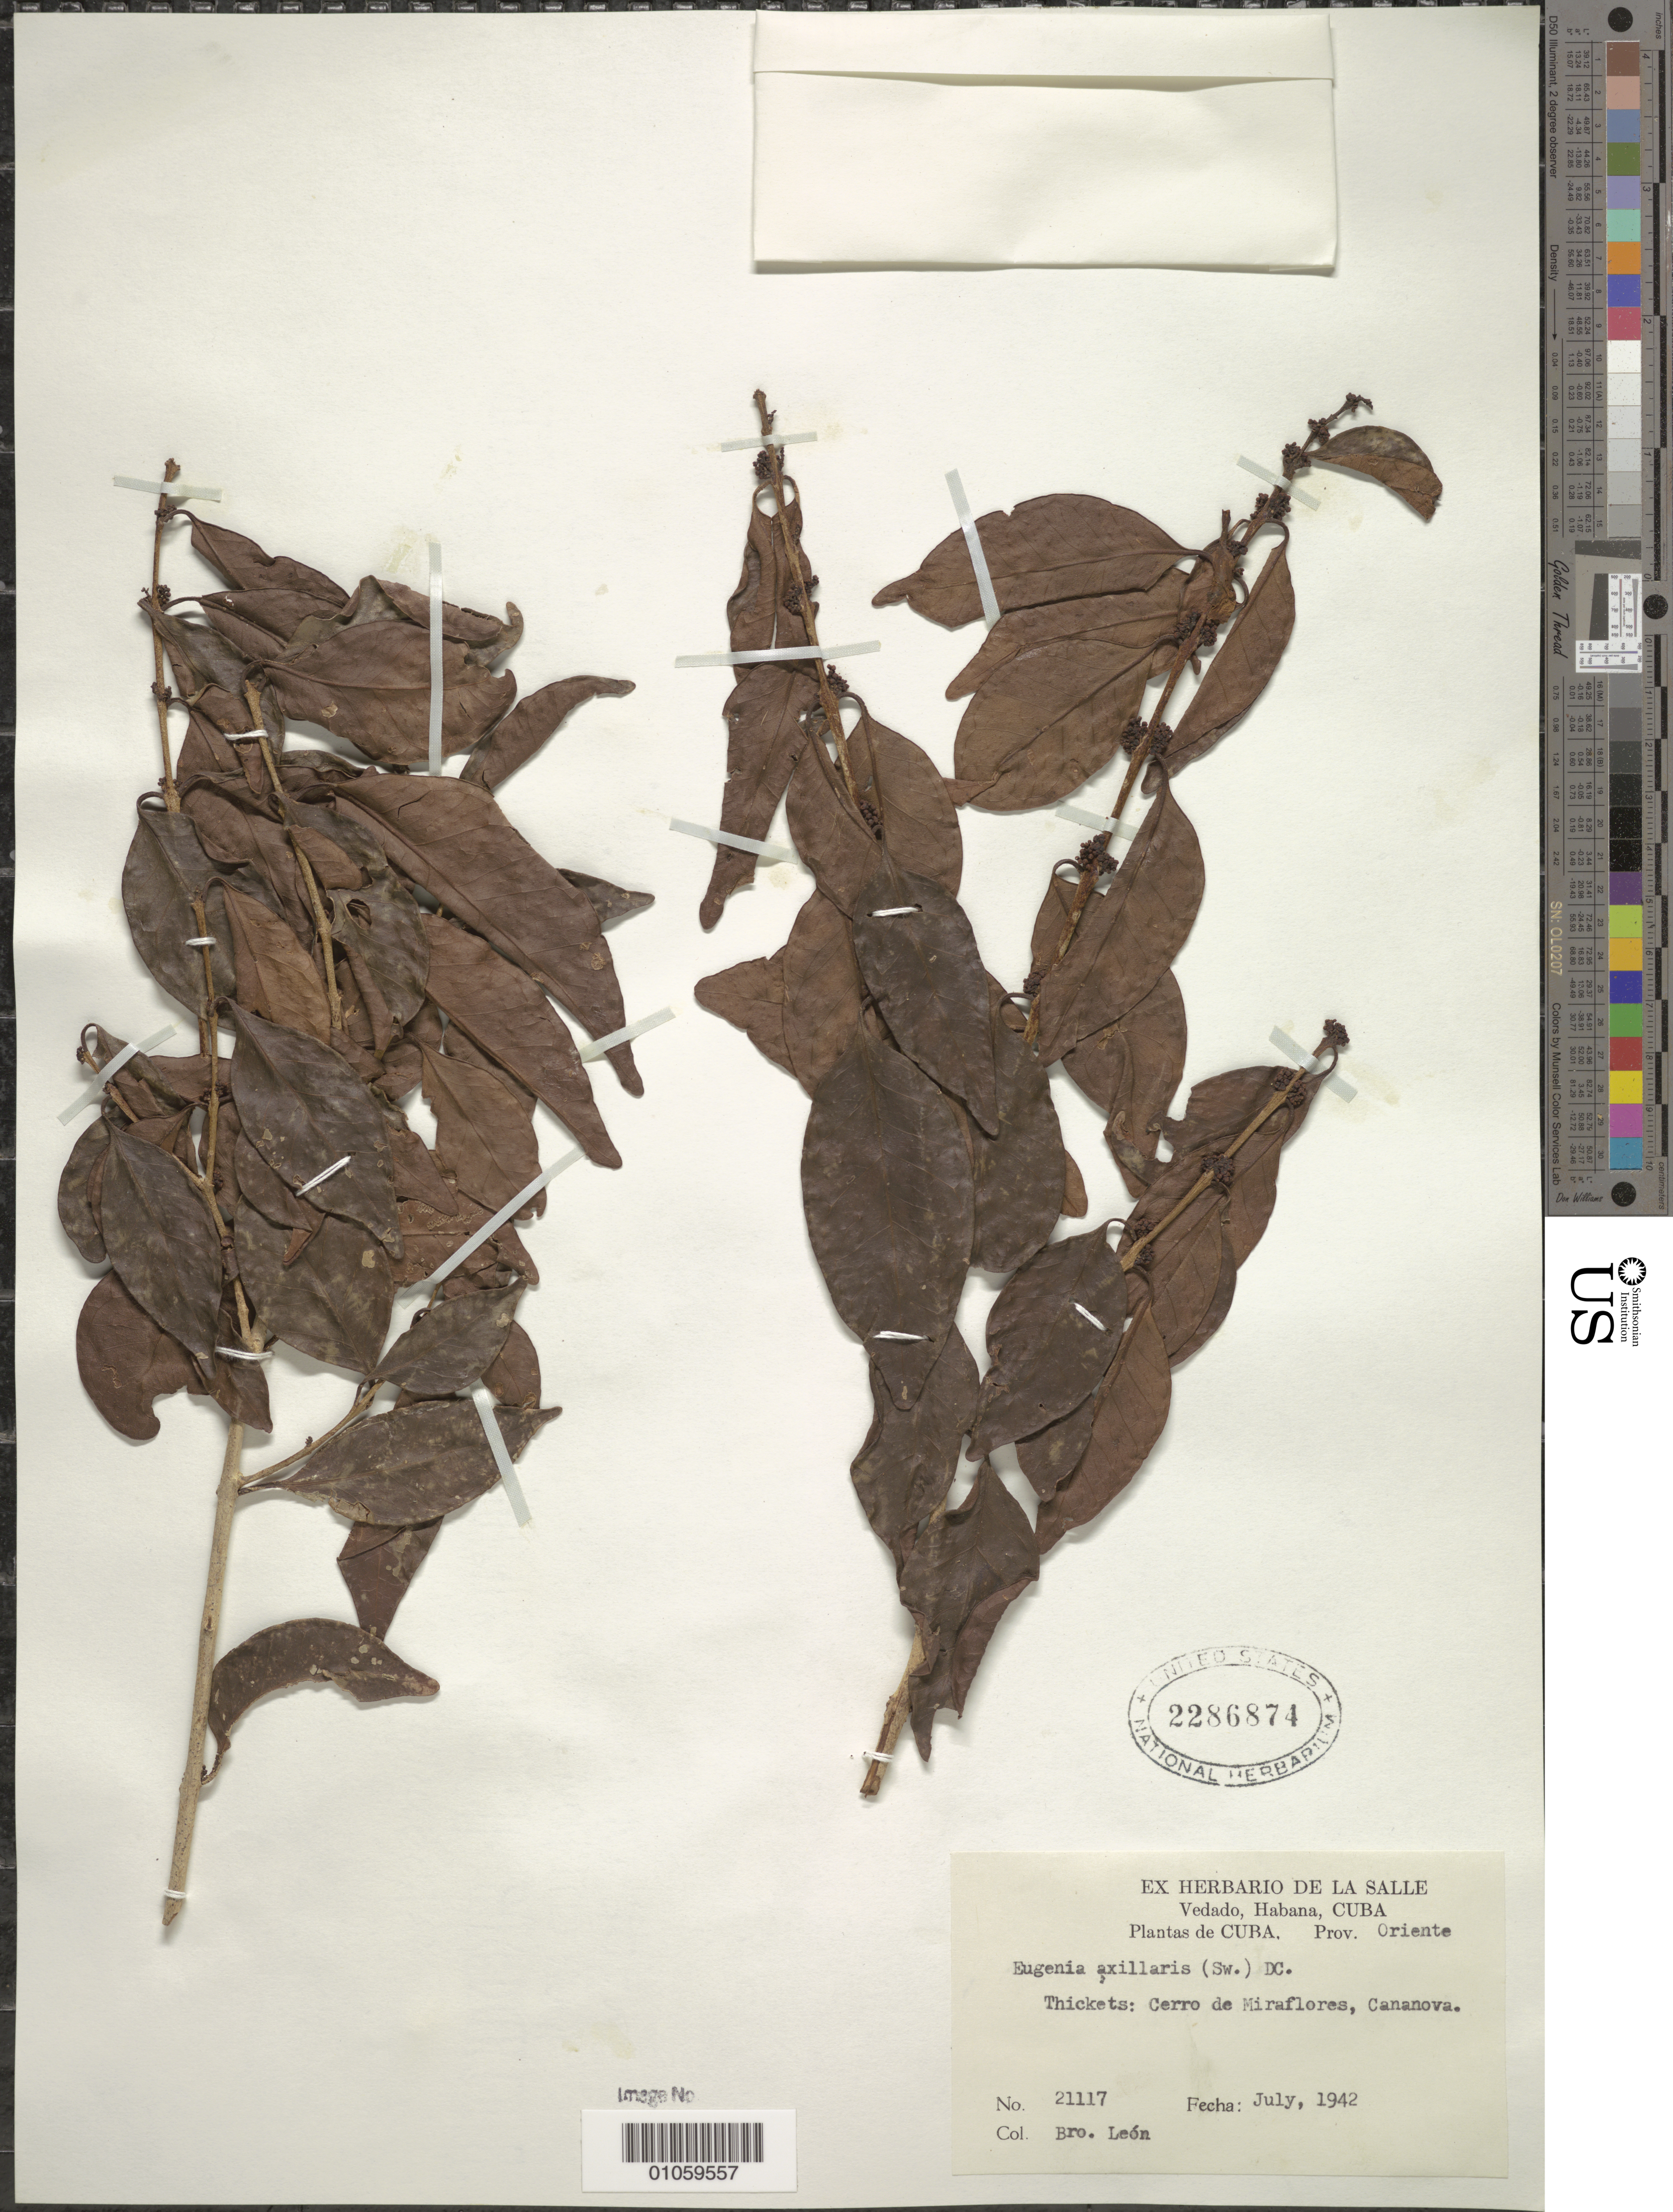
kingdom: Plantae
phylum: Tracheophyta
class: Magnoliopsida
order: Myrtales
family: Myrtaceae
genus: Eugenia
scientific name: Eugenia axillaris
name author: (Sw.) Willd.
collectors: Bro. León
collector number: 21117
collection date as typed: Jul 1942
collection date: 1942-07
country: Cuba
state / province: Oriente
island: Cuba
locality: Cerro de Miraflores, Cananova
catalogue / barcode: US 2286874